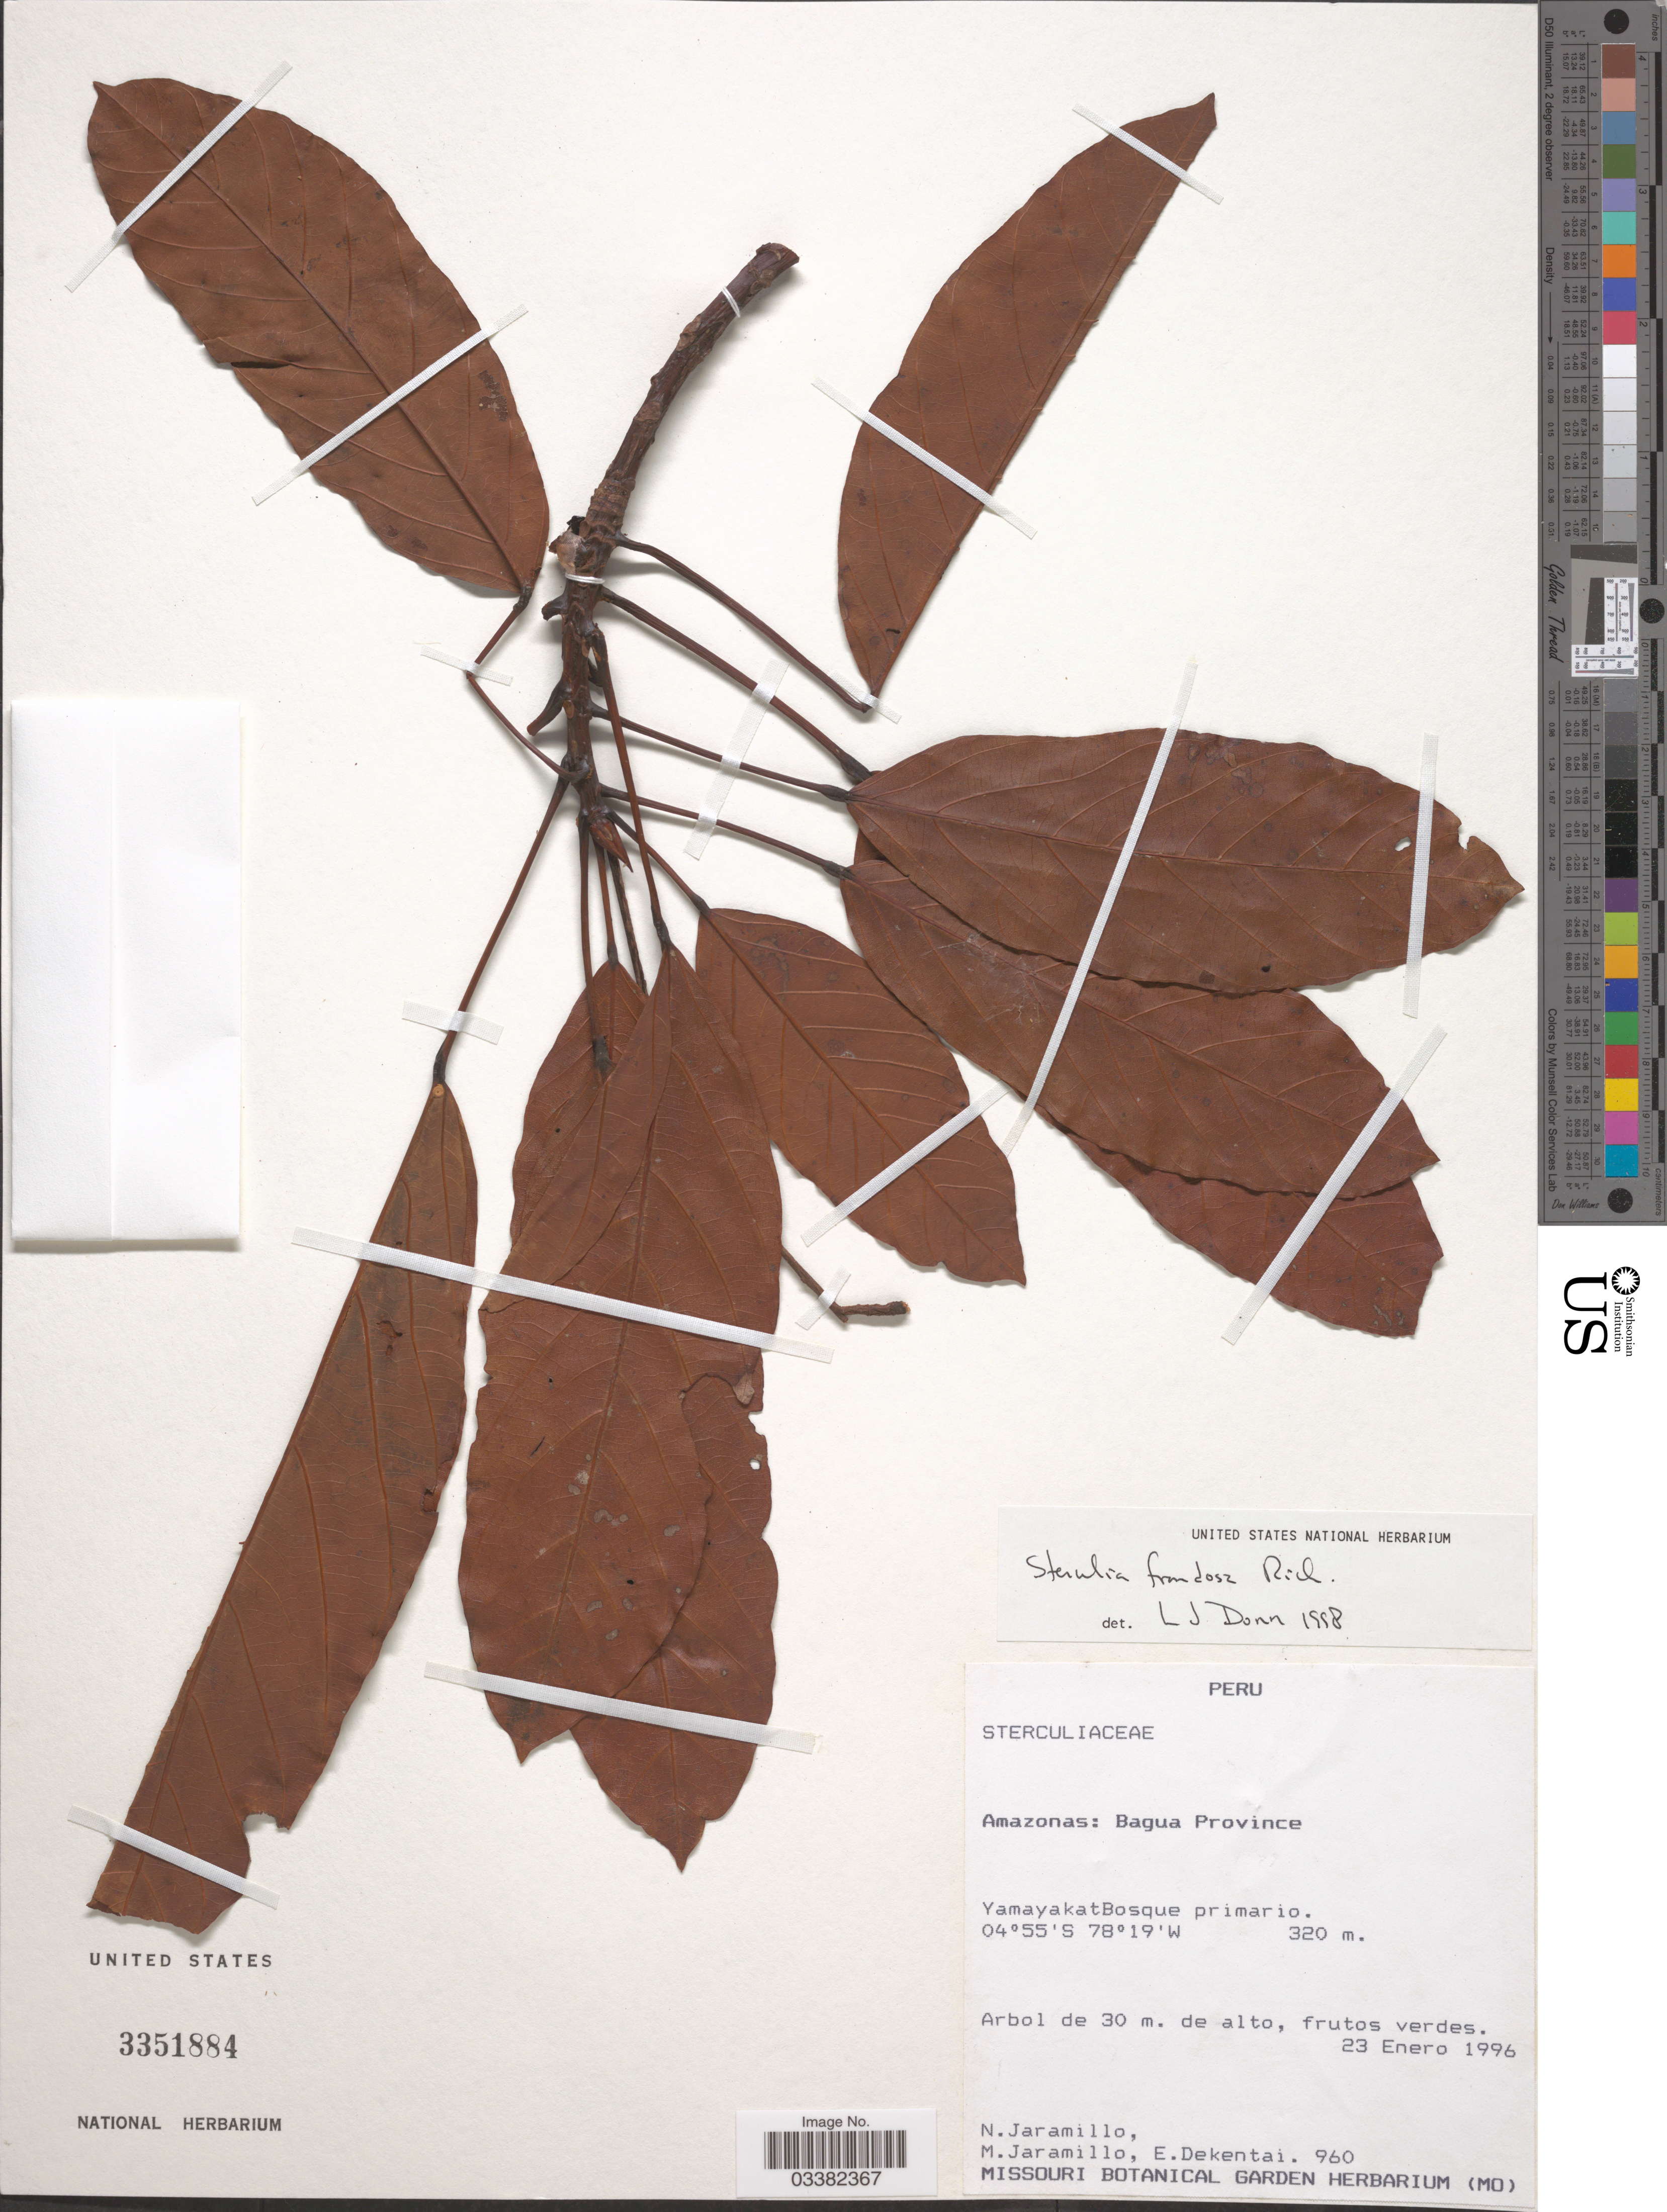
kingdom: Plantae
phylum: Tracheophyta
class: Magnoliopsida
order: Malvales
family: Malvaceae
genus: Sterculia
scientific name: Sterculia frondosa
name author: Rich.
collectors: N. Jaramillo, M. Jaramillo & E. Dekentai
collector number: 960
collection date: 1996-01-23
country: Peru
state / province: Amazonas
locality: Bagua Province. Yamayakat Bosque primario.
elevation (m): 320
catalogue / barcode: US 3351884